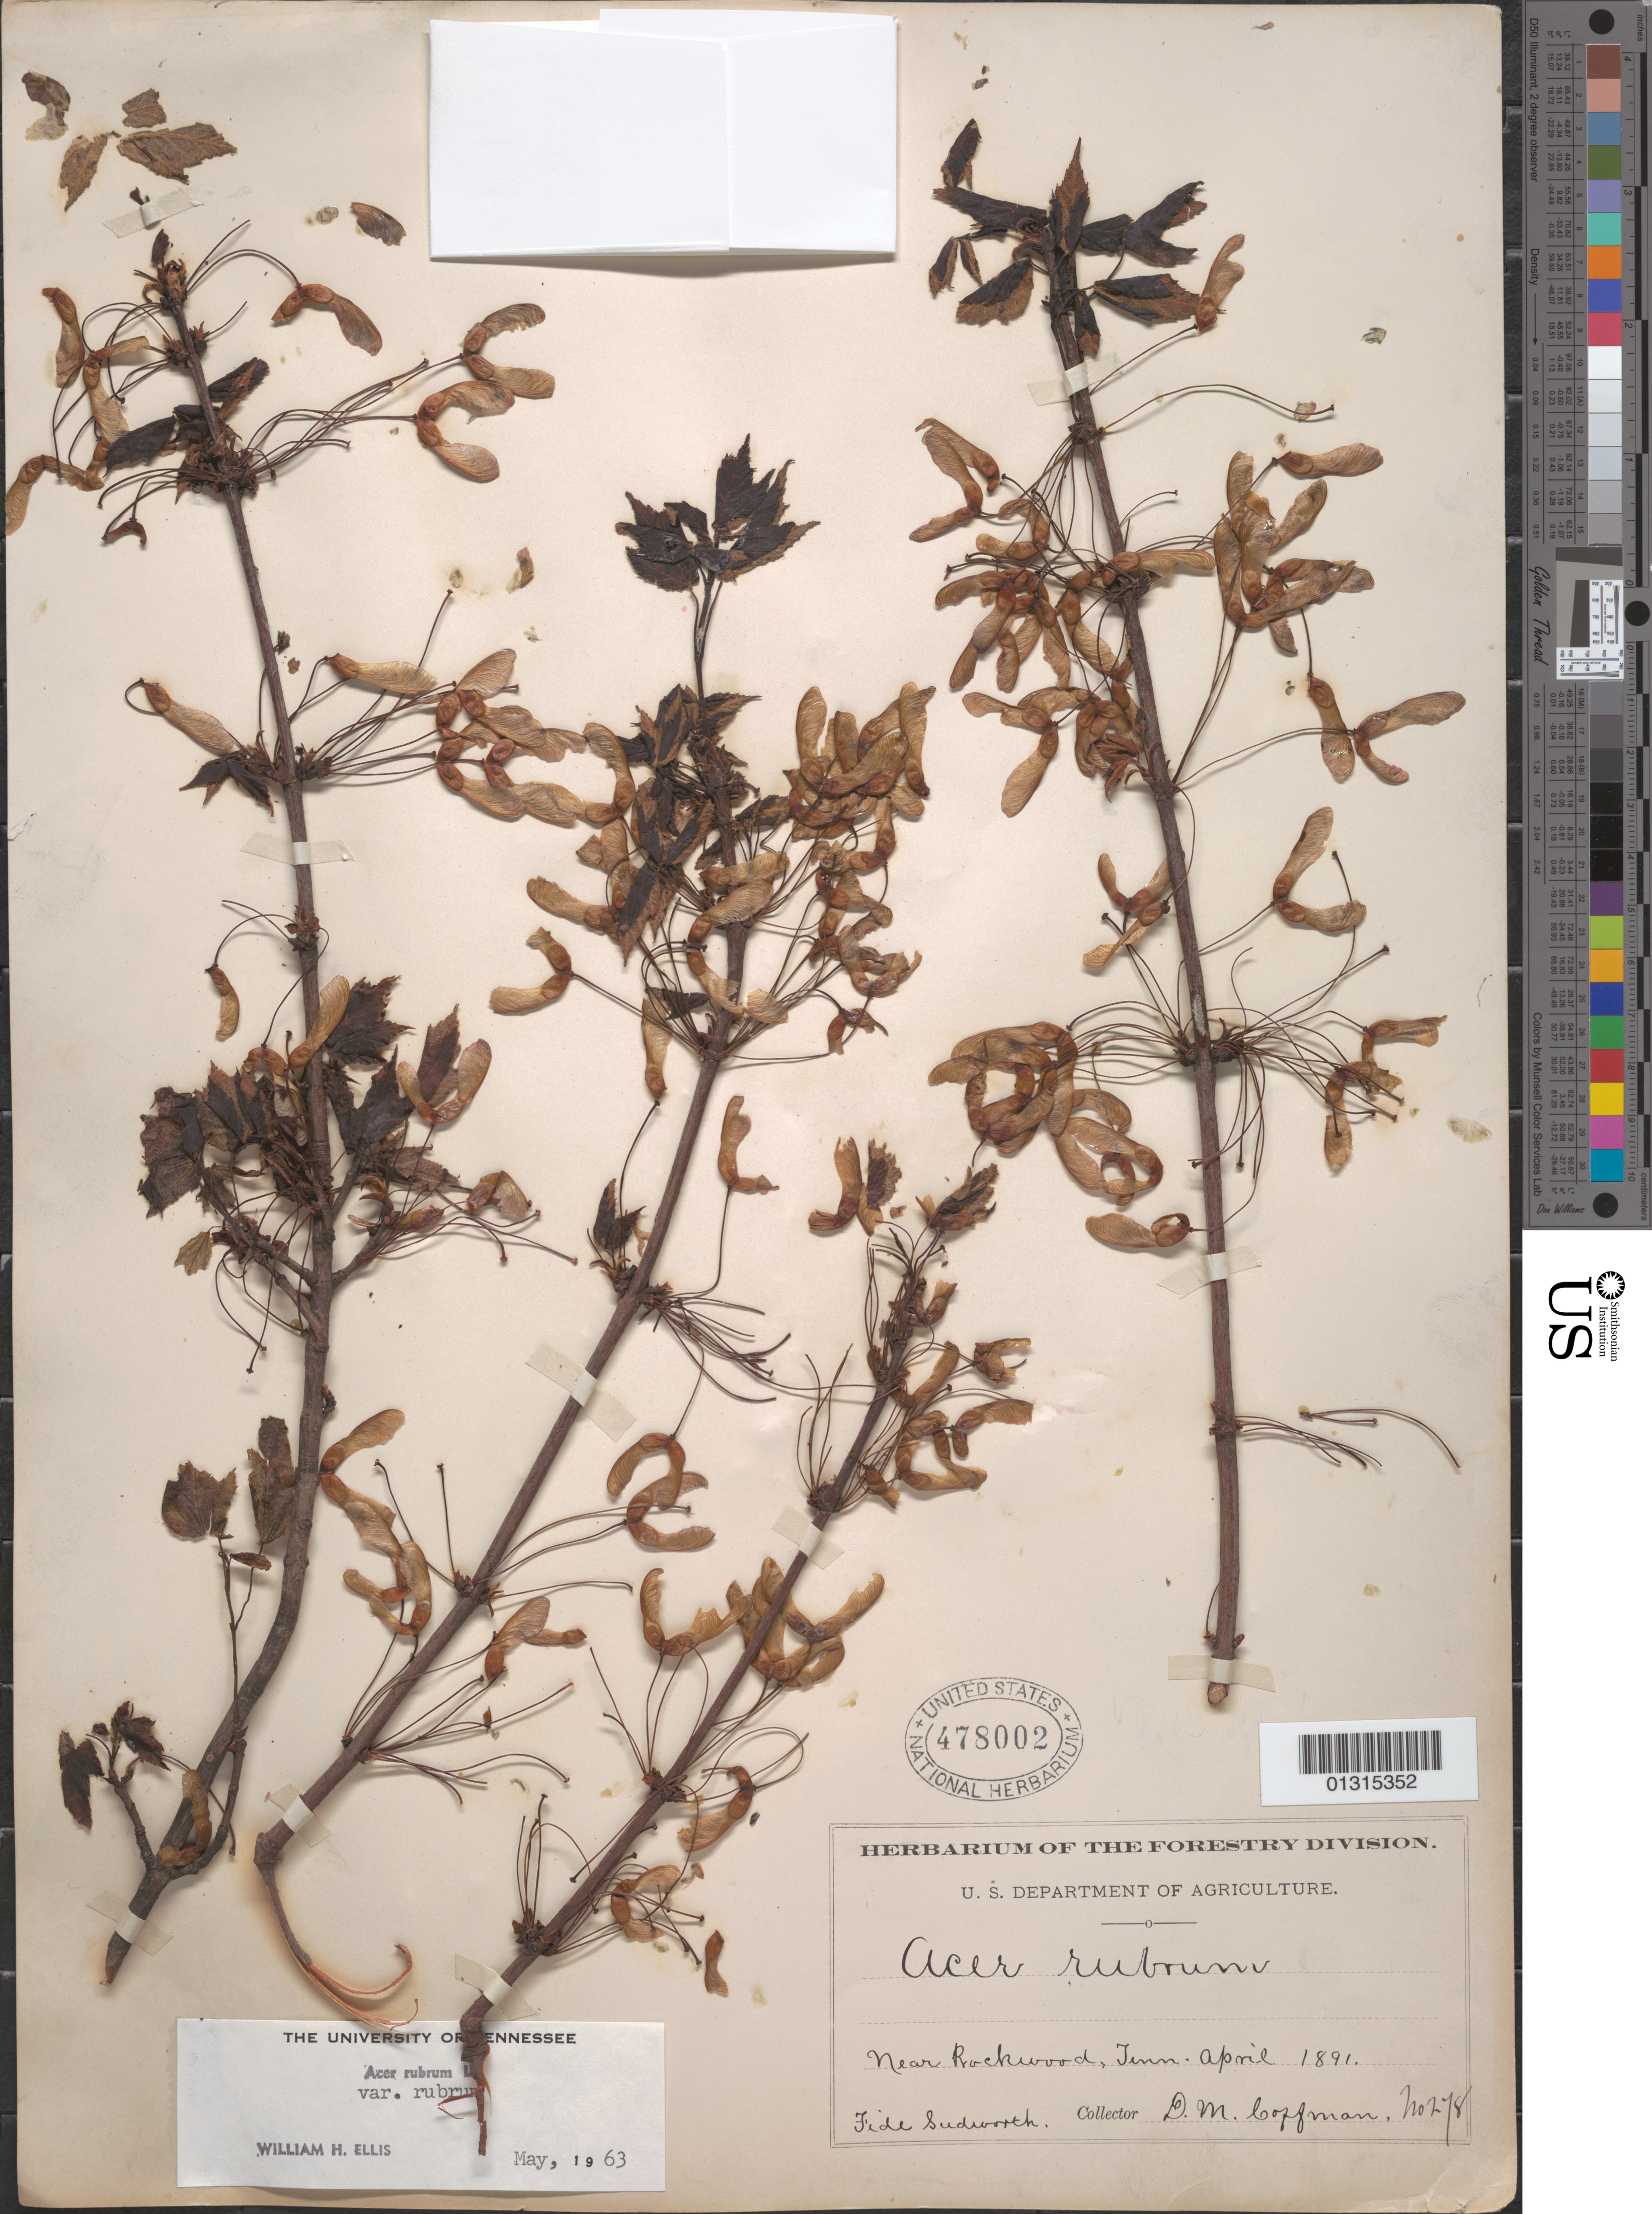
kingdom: Plantae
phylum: Tracheophyta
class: Magnoliopsida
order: Sapindales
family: Sapindaceae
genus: Acer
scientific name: Acer rubrum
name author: L.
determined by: Ellis, W. H.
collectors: D. M. Coffman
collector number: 278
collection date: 1891-04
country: United States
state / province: Tennessee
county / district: Roane County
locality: Rockwood, near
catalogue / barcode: US 478002